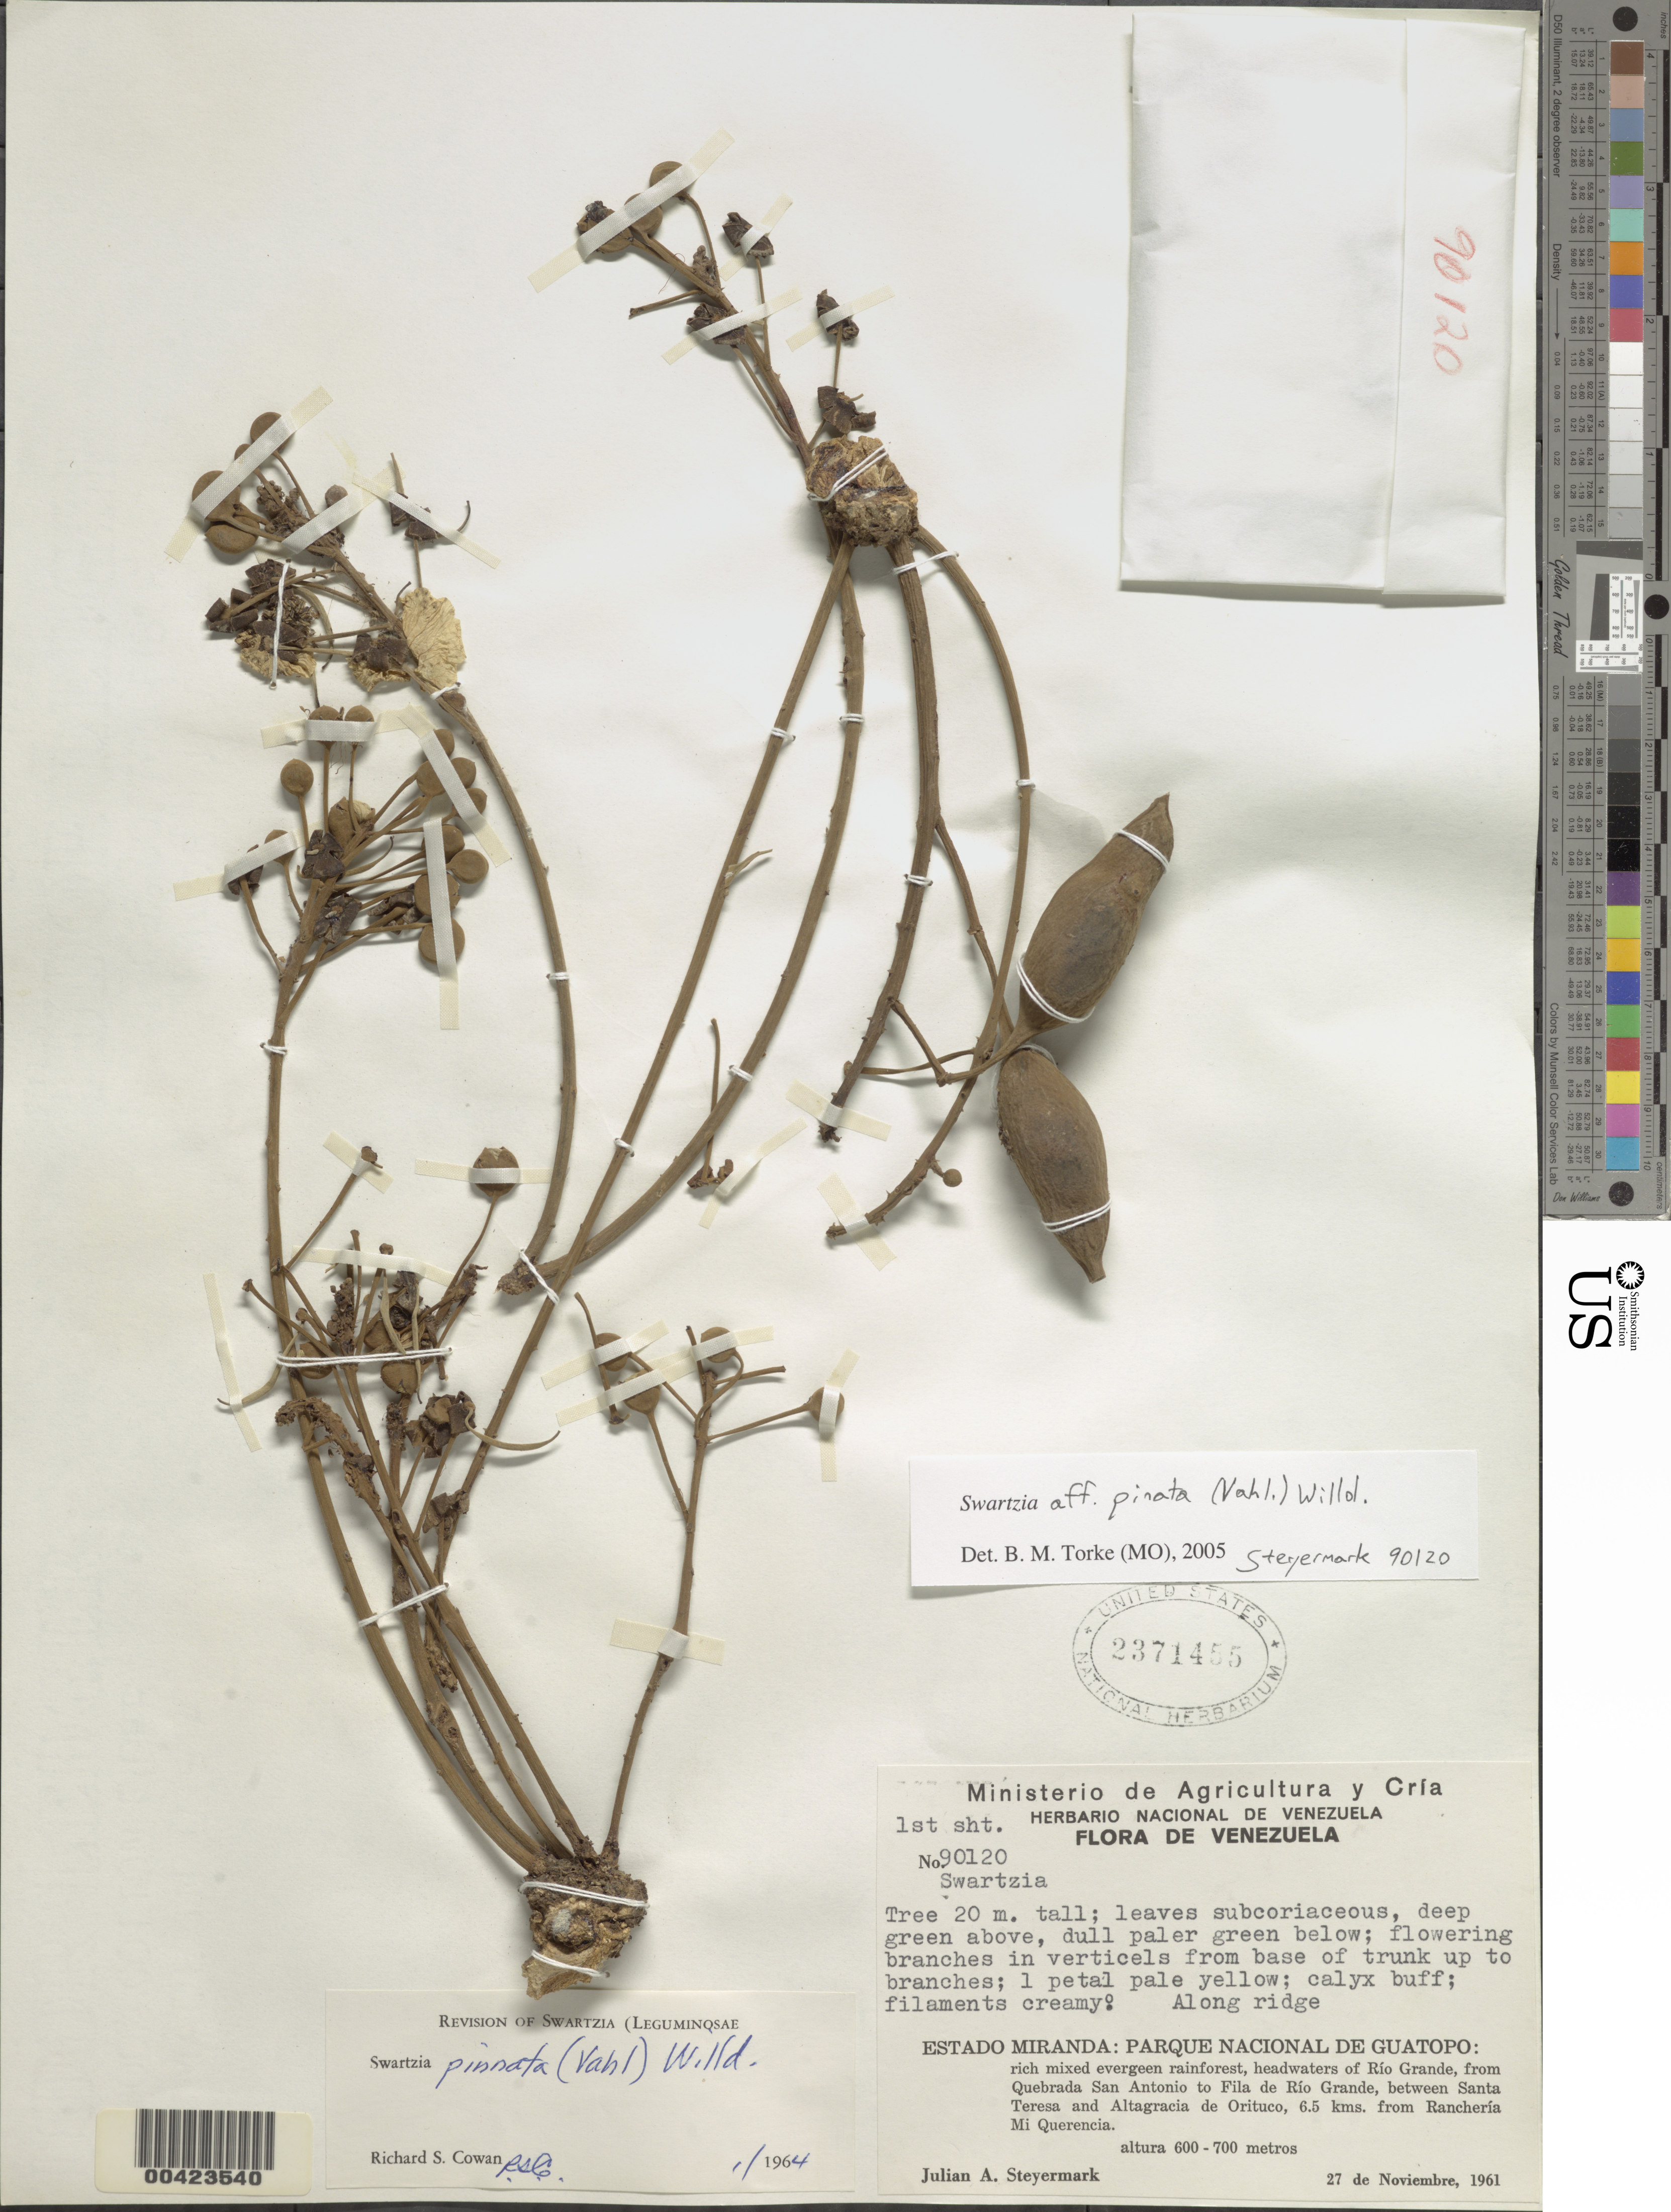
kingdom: Plantae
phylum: Tracheophyta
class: Magnoliopsida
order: Fabales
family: Fabaceae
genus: Swartzia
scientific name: Swartzia pinnata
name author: (Vahl) Willd.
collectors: J. Steyermark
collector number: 90120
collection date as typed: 27 Nov 1961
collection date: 1961-11-27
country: Venezuela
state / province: Miranda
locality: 6.5 km from Rancheria Mi Querencia, between Santa Teresa and Altagracia de Orituco; headwaters of the Rio Grande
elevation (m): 600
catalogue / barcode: US 2371455